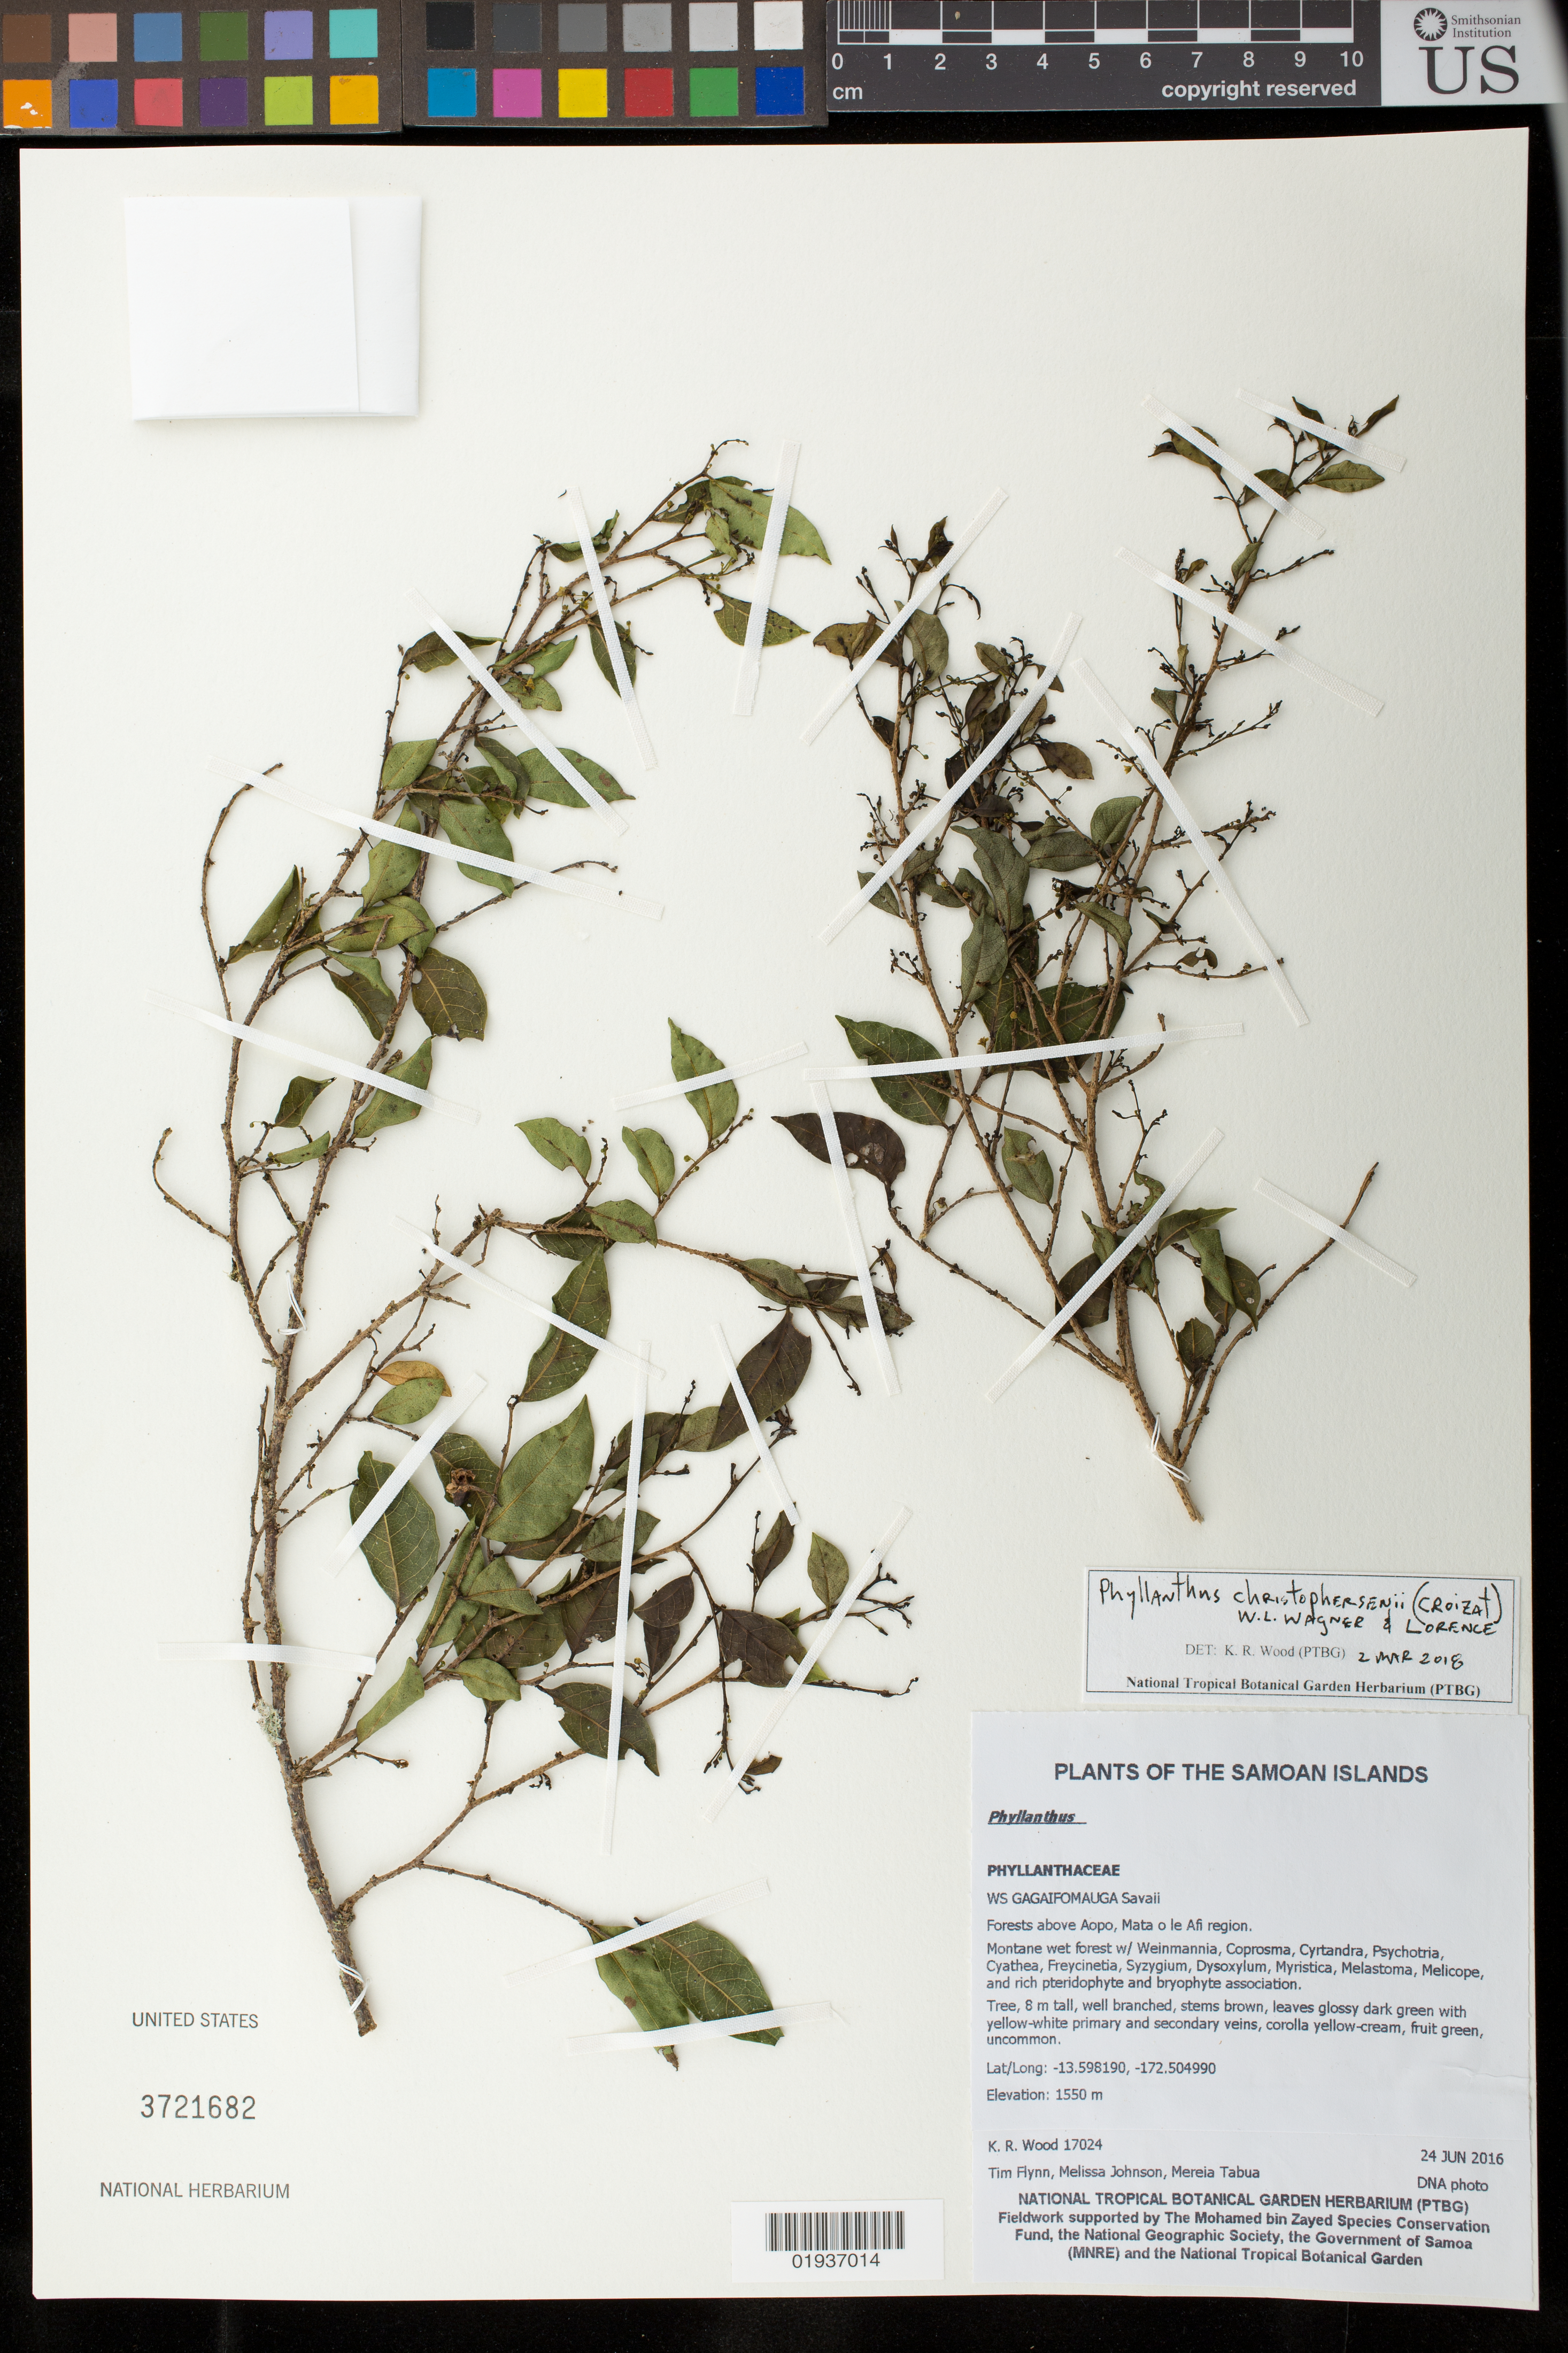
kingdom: Plantae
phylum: Tracheophyta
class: Magnoliopsida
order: Malpighiales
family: Phyllanthaceae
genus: Phyllanthus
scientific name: Phyllanthus christophersenii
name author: (Croizat) W.L. Wagner & Lorence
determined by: Wood, Kenneth R.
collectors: K. R. Wood, T. W. Flynn, M. Johnson & M. Tabua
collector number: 17024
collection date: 2016-06-24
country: Samoa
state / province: Gagaifomauga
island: Savai'i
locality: Savaii, Forests above Aopo, Mata o le Afi region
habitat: Montane wet forest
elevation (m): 1550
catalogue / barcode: US 3721682